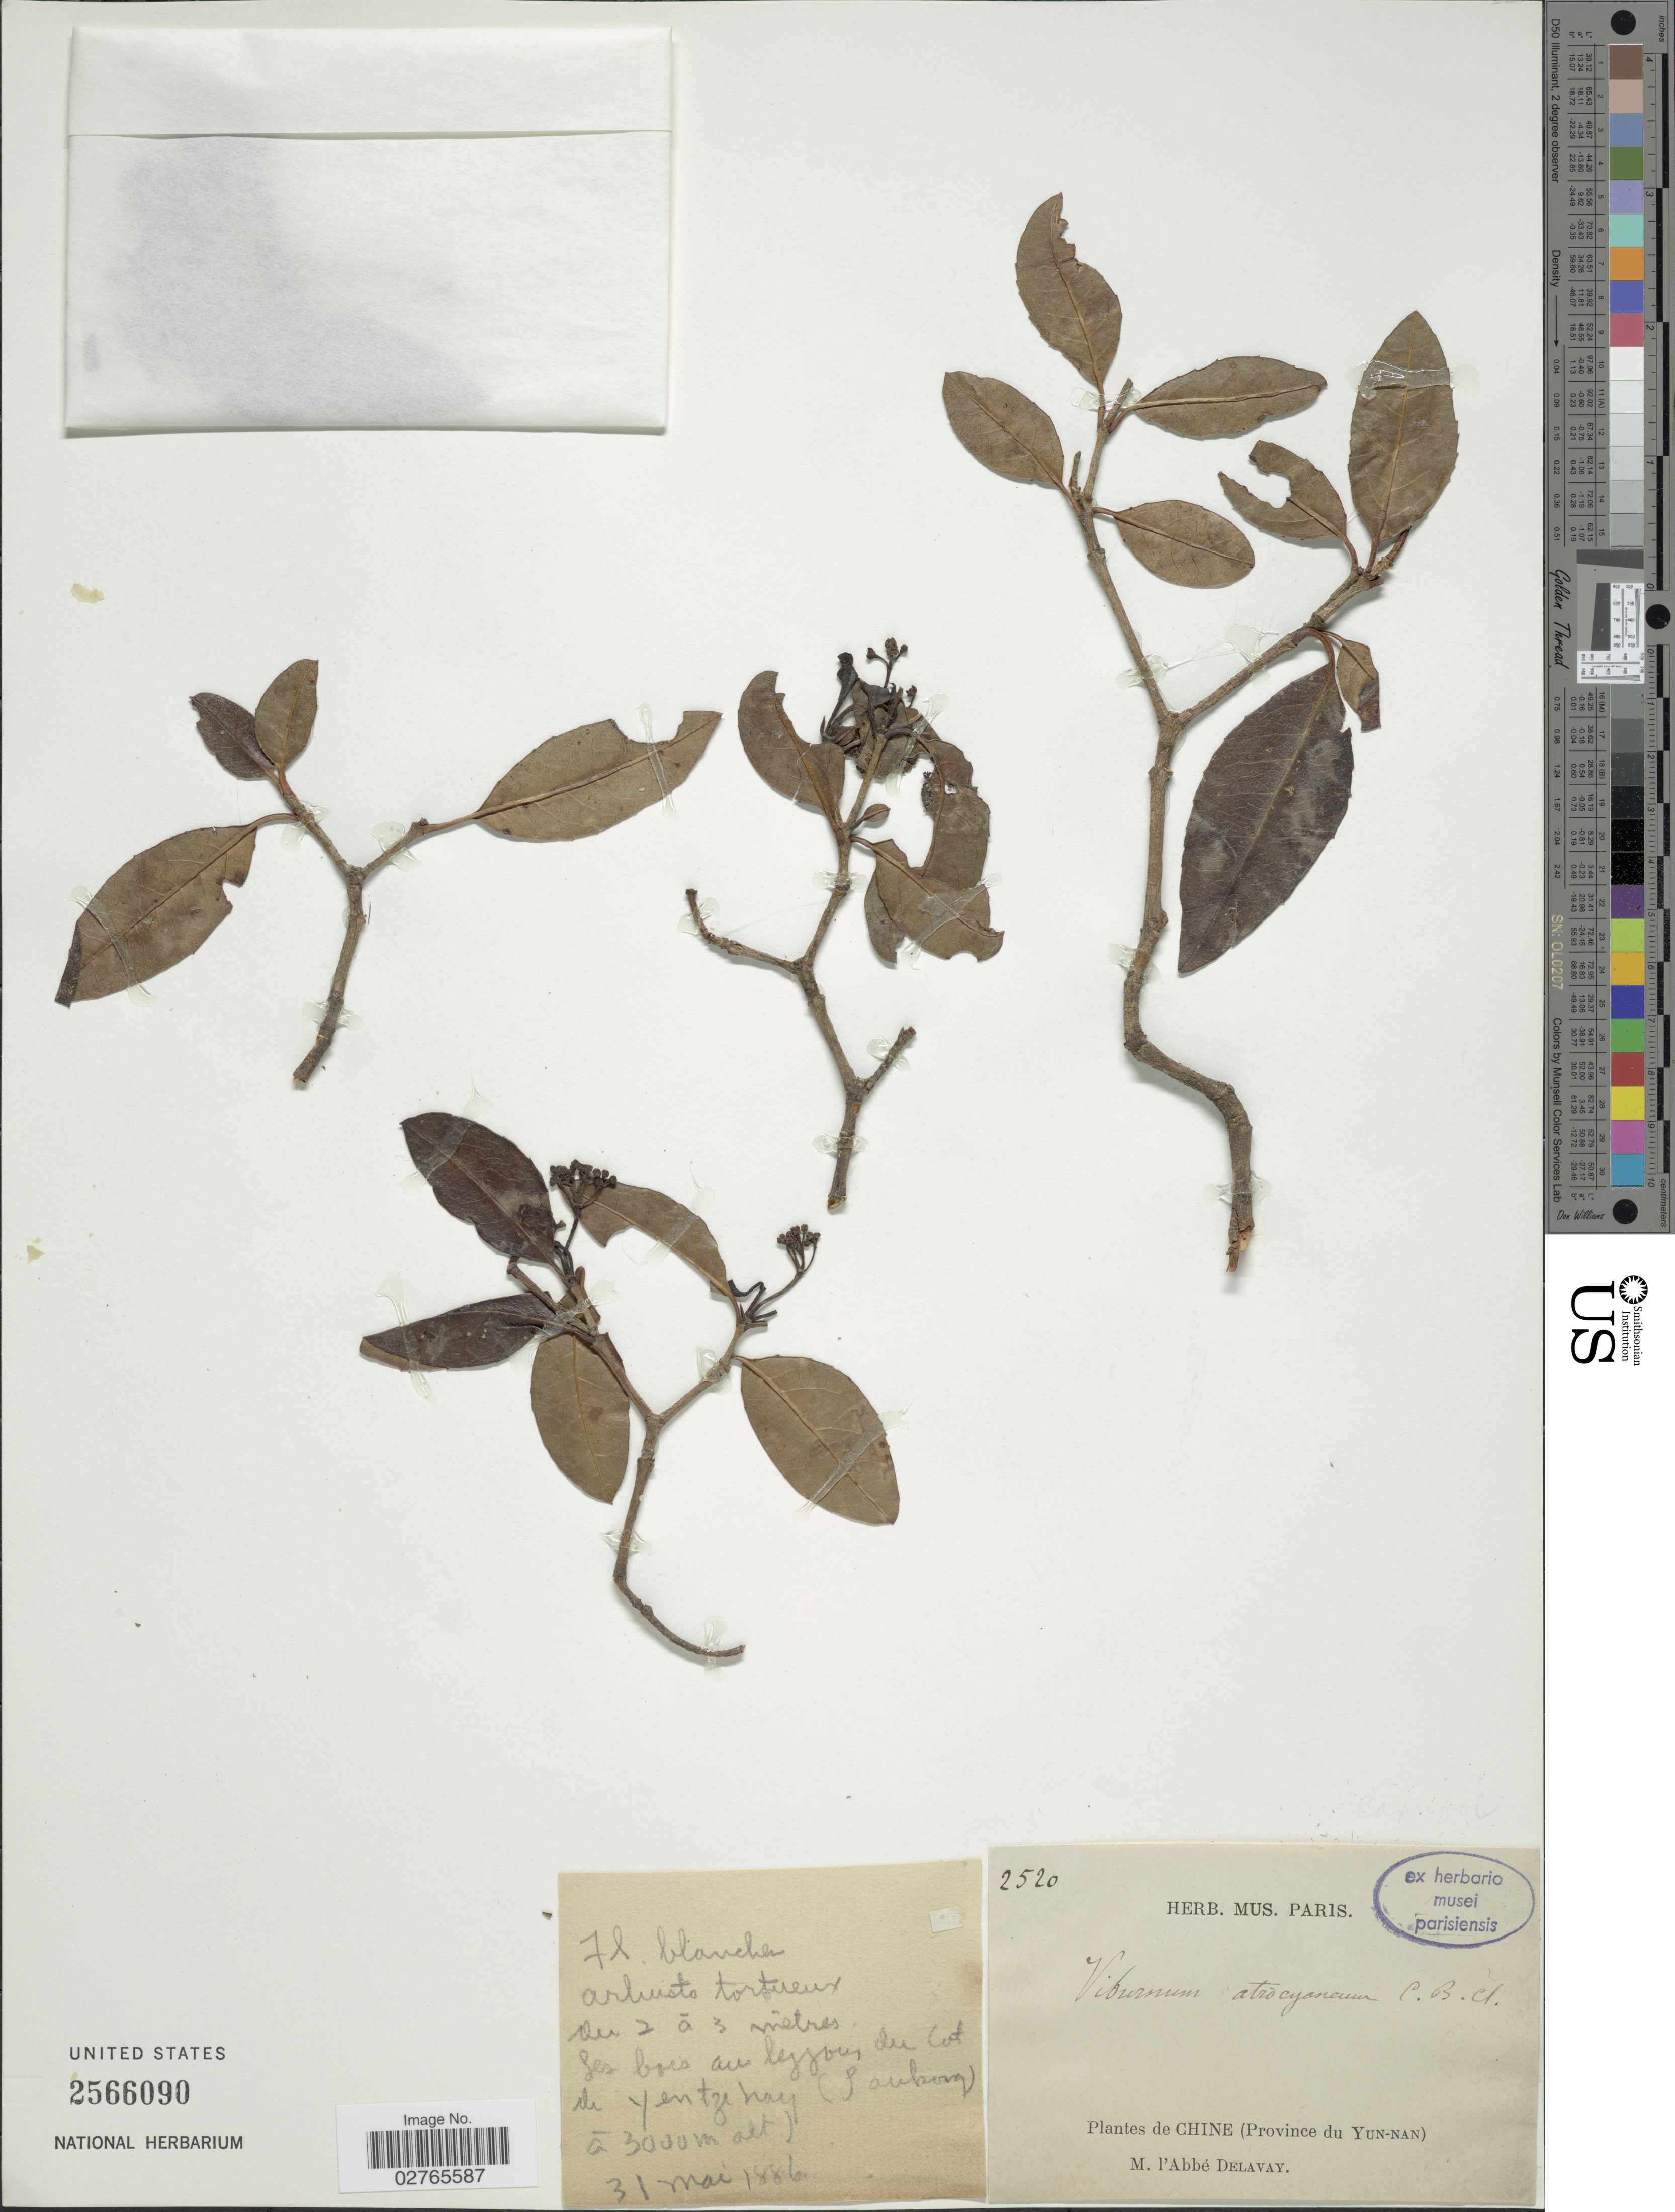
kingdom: Plantae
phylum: Tracheophyta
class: Magnoliopsida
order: Dipsacales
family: Viburnaceae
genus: Viburnum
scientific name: Viburnum atrocyaneum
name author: C.B. Clarke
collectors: P. Delavay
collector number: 2520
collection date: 1886-05-31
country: China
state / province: Yunnan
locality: Chine (Province du Yun-nan). Les bois au lessou [interpreted], du cot [interpreted] de Yentzehay (Saukong [interpreted]).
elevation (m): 3000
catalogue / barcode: US 2566090